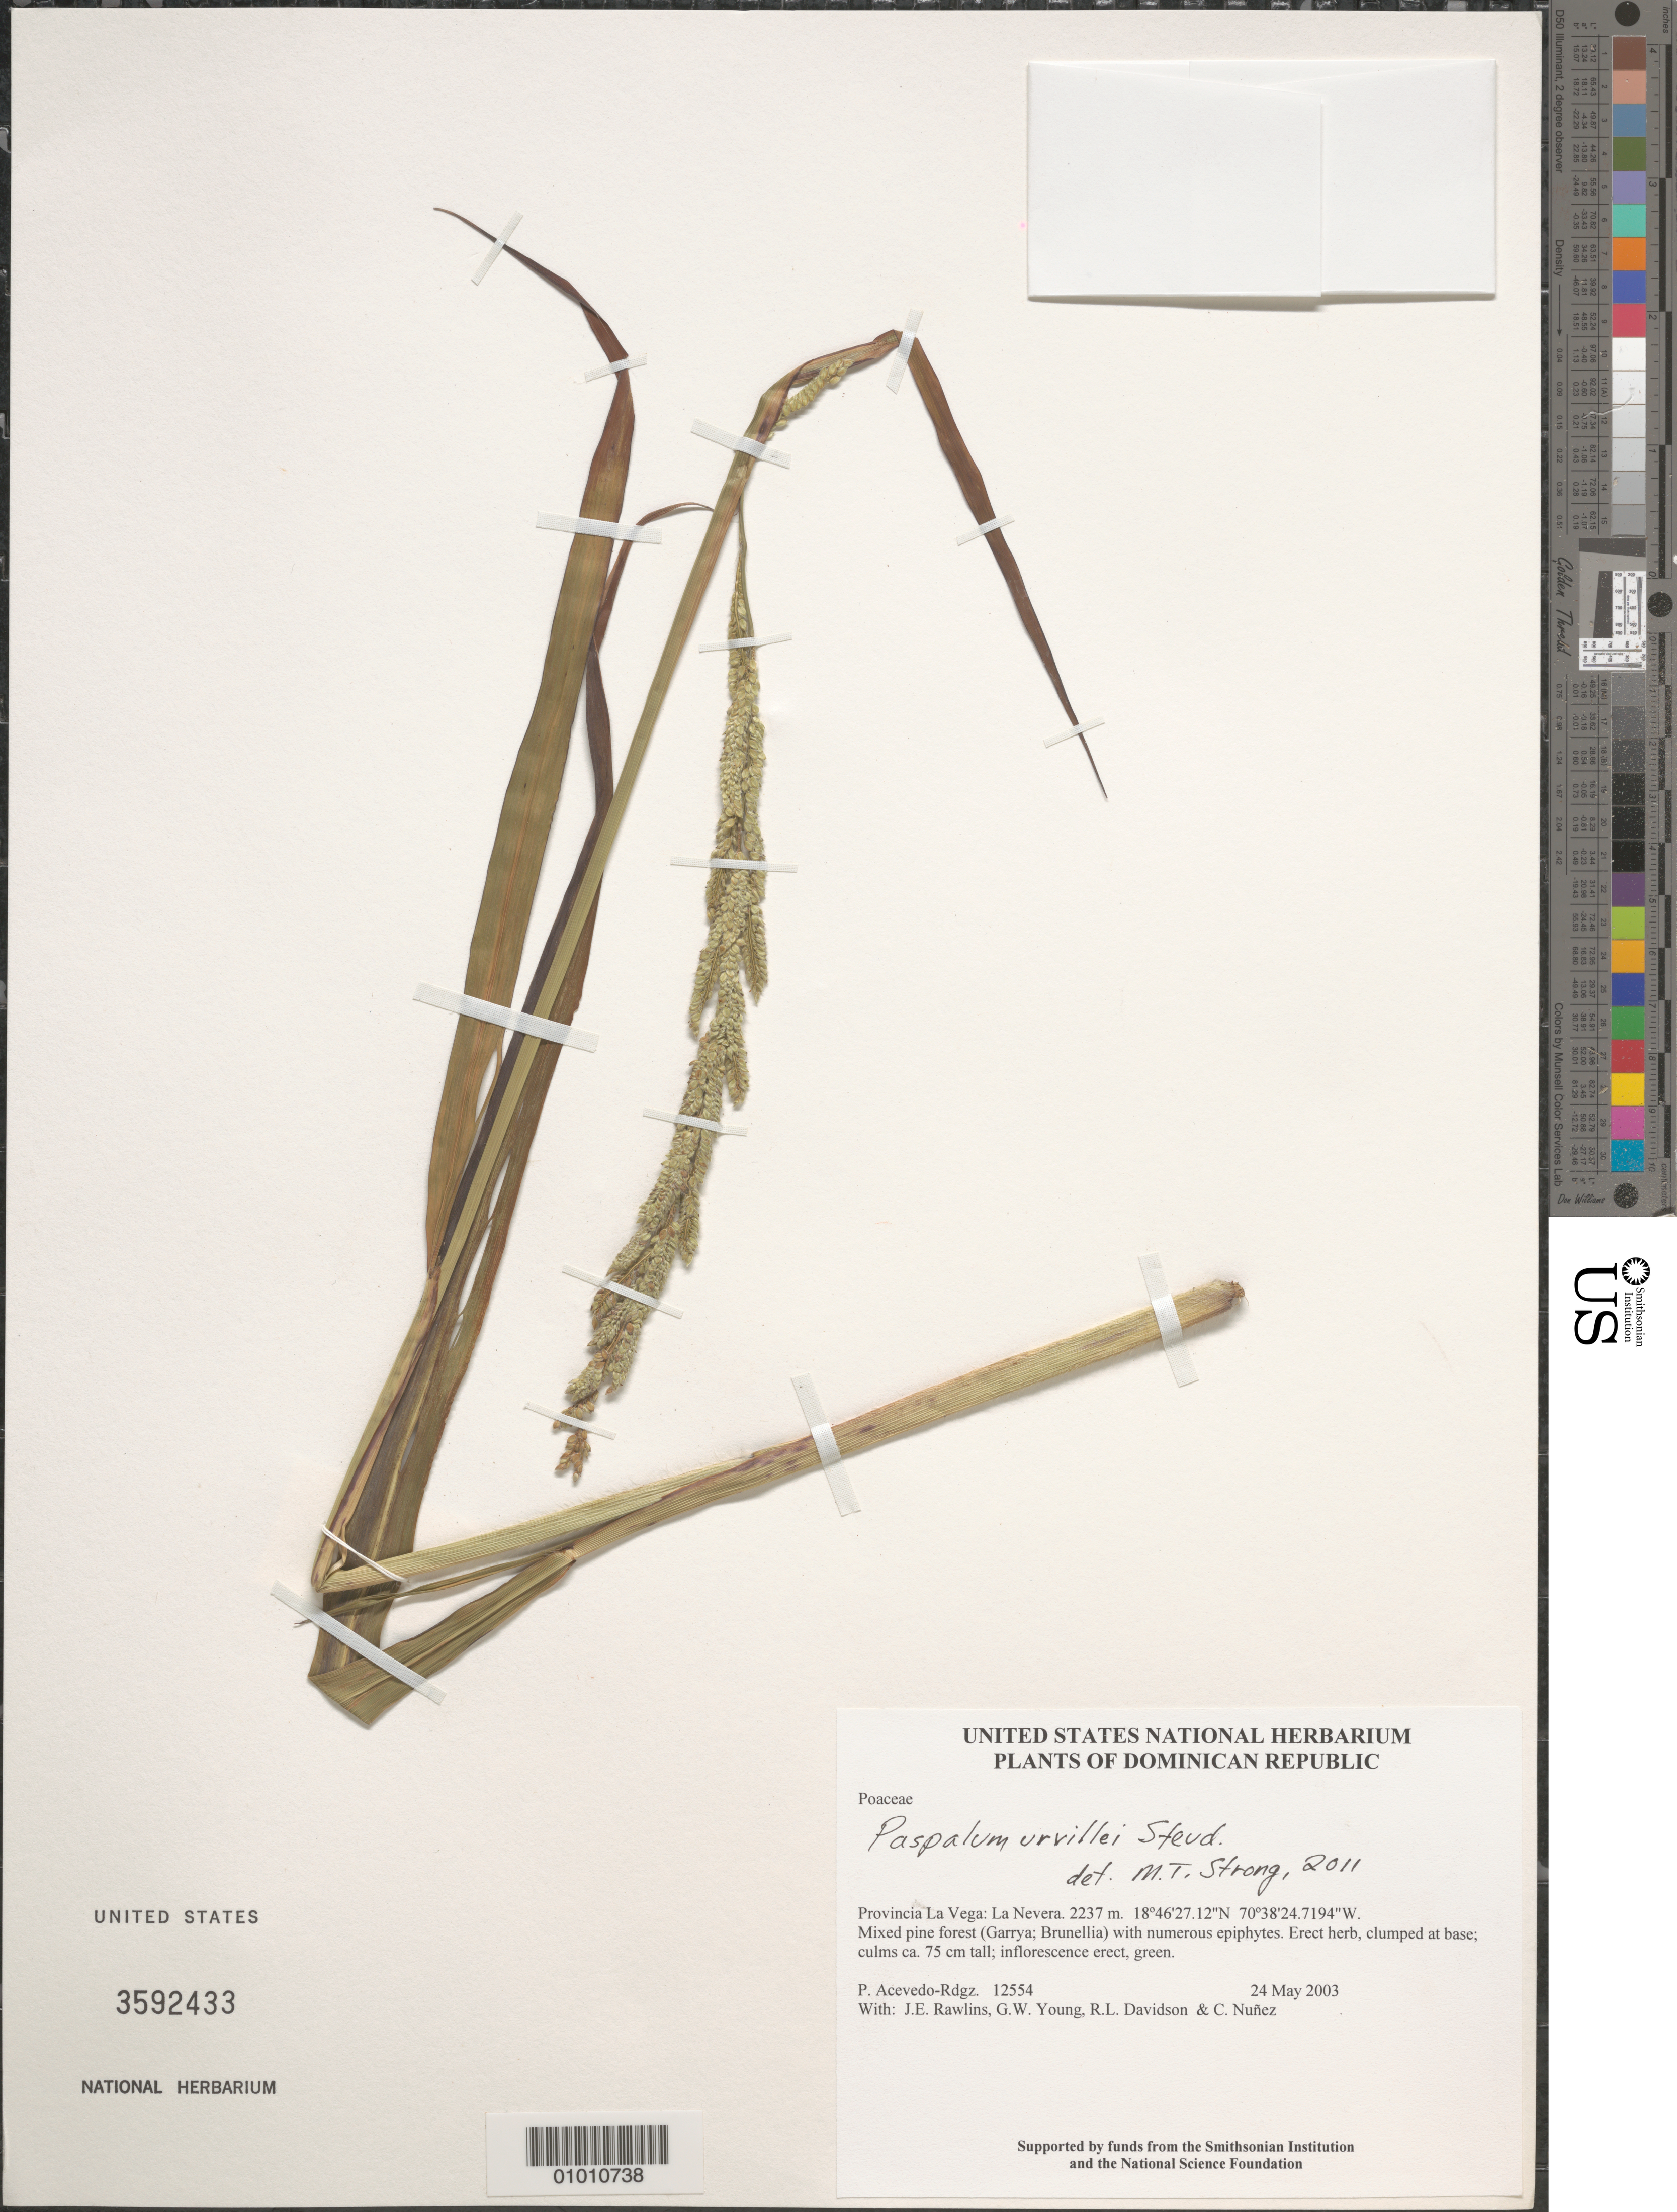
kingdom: Plantae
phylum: Tracheophyta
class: Liliopsida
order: Poales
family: Poaceae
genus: Paspalum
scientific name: Paspalum urvillei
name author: Steud.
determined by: Strong, M. T., (US), Smithsonian Institution - National Museum of Natural History (UNITED STATES)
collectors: P. Acevedo-Rodr., J. Rawlins, G. Young, R. Davidson & C. Nunez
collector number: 12554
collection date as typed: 24 May 2003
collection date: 2003-05-24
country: Dominican Republic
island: Hispaniola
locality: Provincia La Vega: La Nevera.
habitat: Mixed pine forest (Garrya; Brunellia) with numerous epiphytes.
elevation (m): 2237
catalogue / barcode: US 3592433